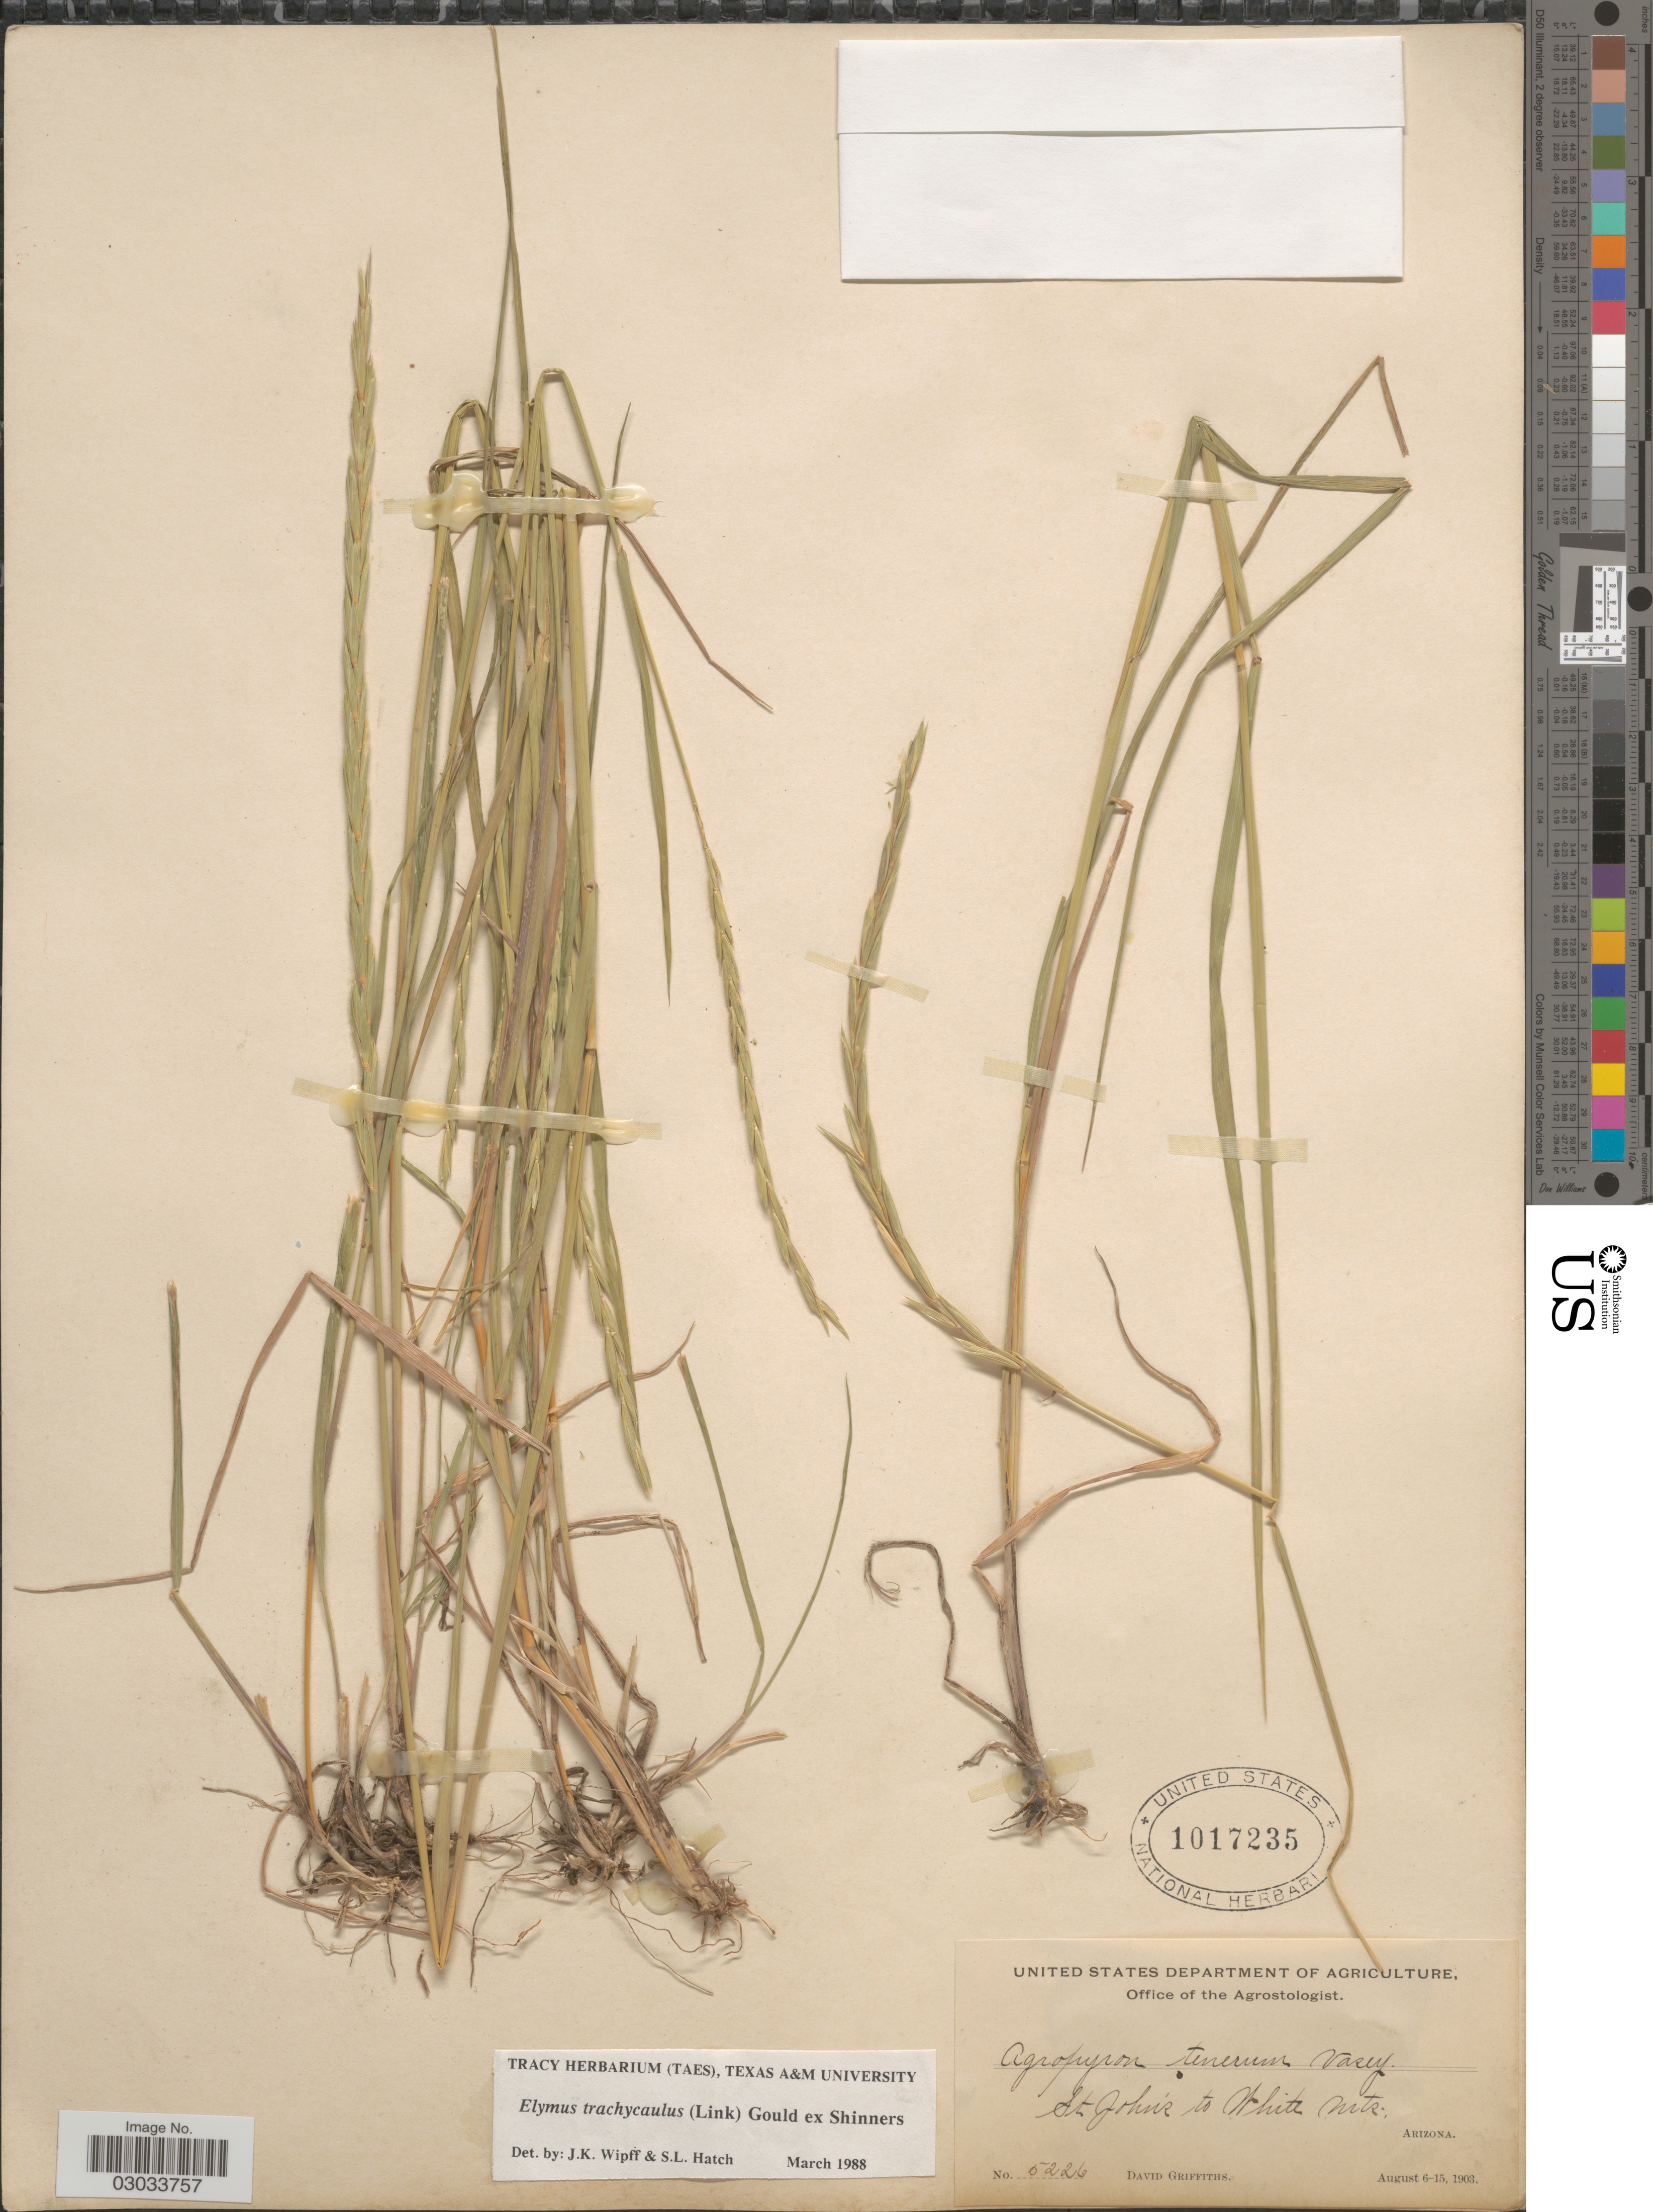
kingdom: Plantae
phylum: Tracheophyta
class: Liliopsida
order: Poales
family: Poaceae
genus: Elymus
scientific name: Elymus trachycaulus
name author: (Link) Gould ex Shinners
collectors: D. Griffiths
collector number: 5226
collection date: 1903-08-06/1903-08-15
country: United States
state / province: Arizona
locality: St. John's to White Mts.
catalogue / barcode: US 1017235